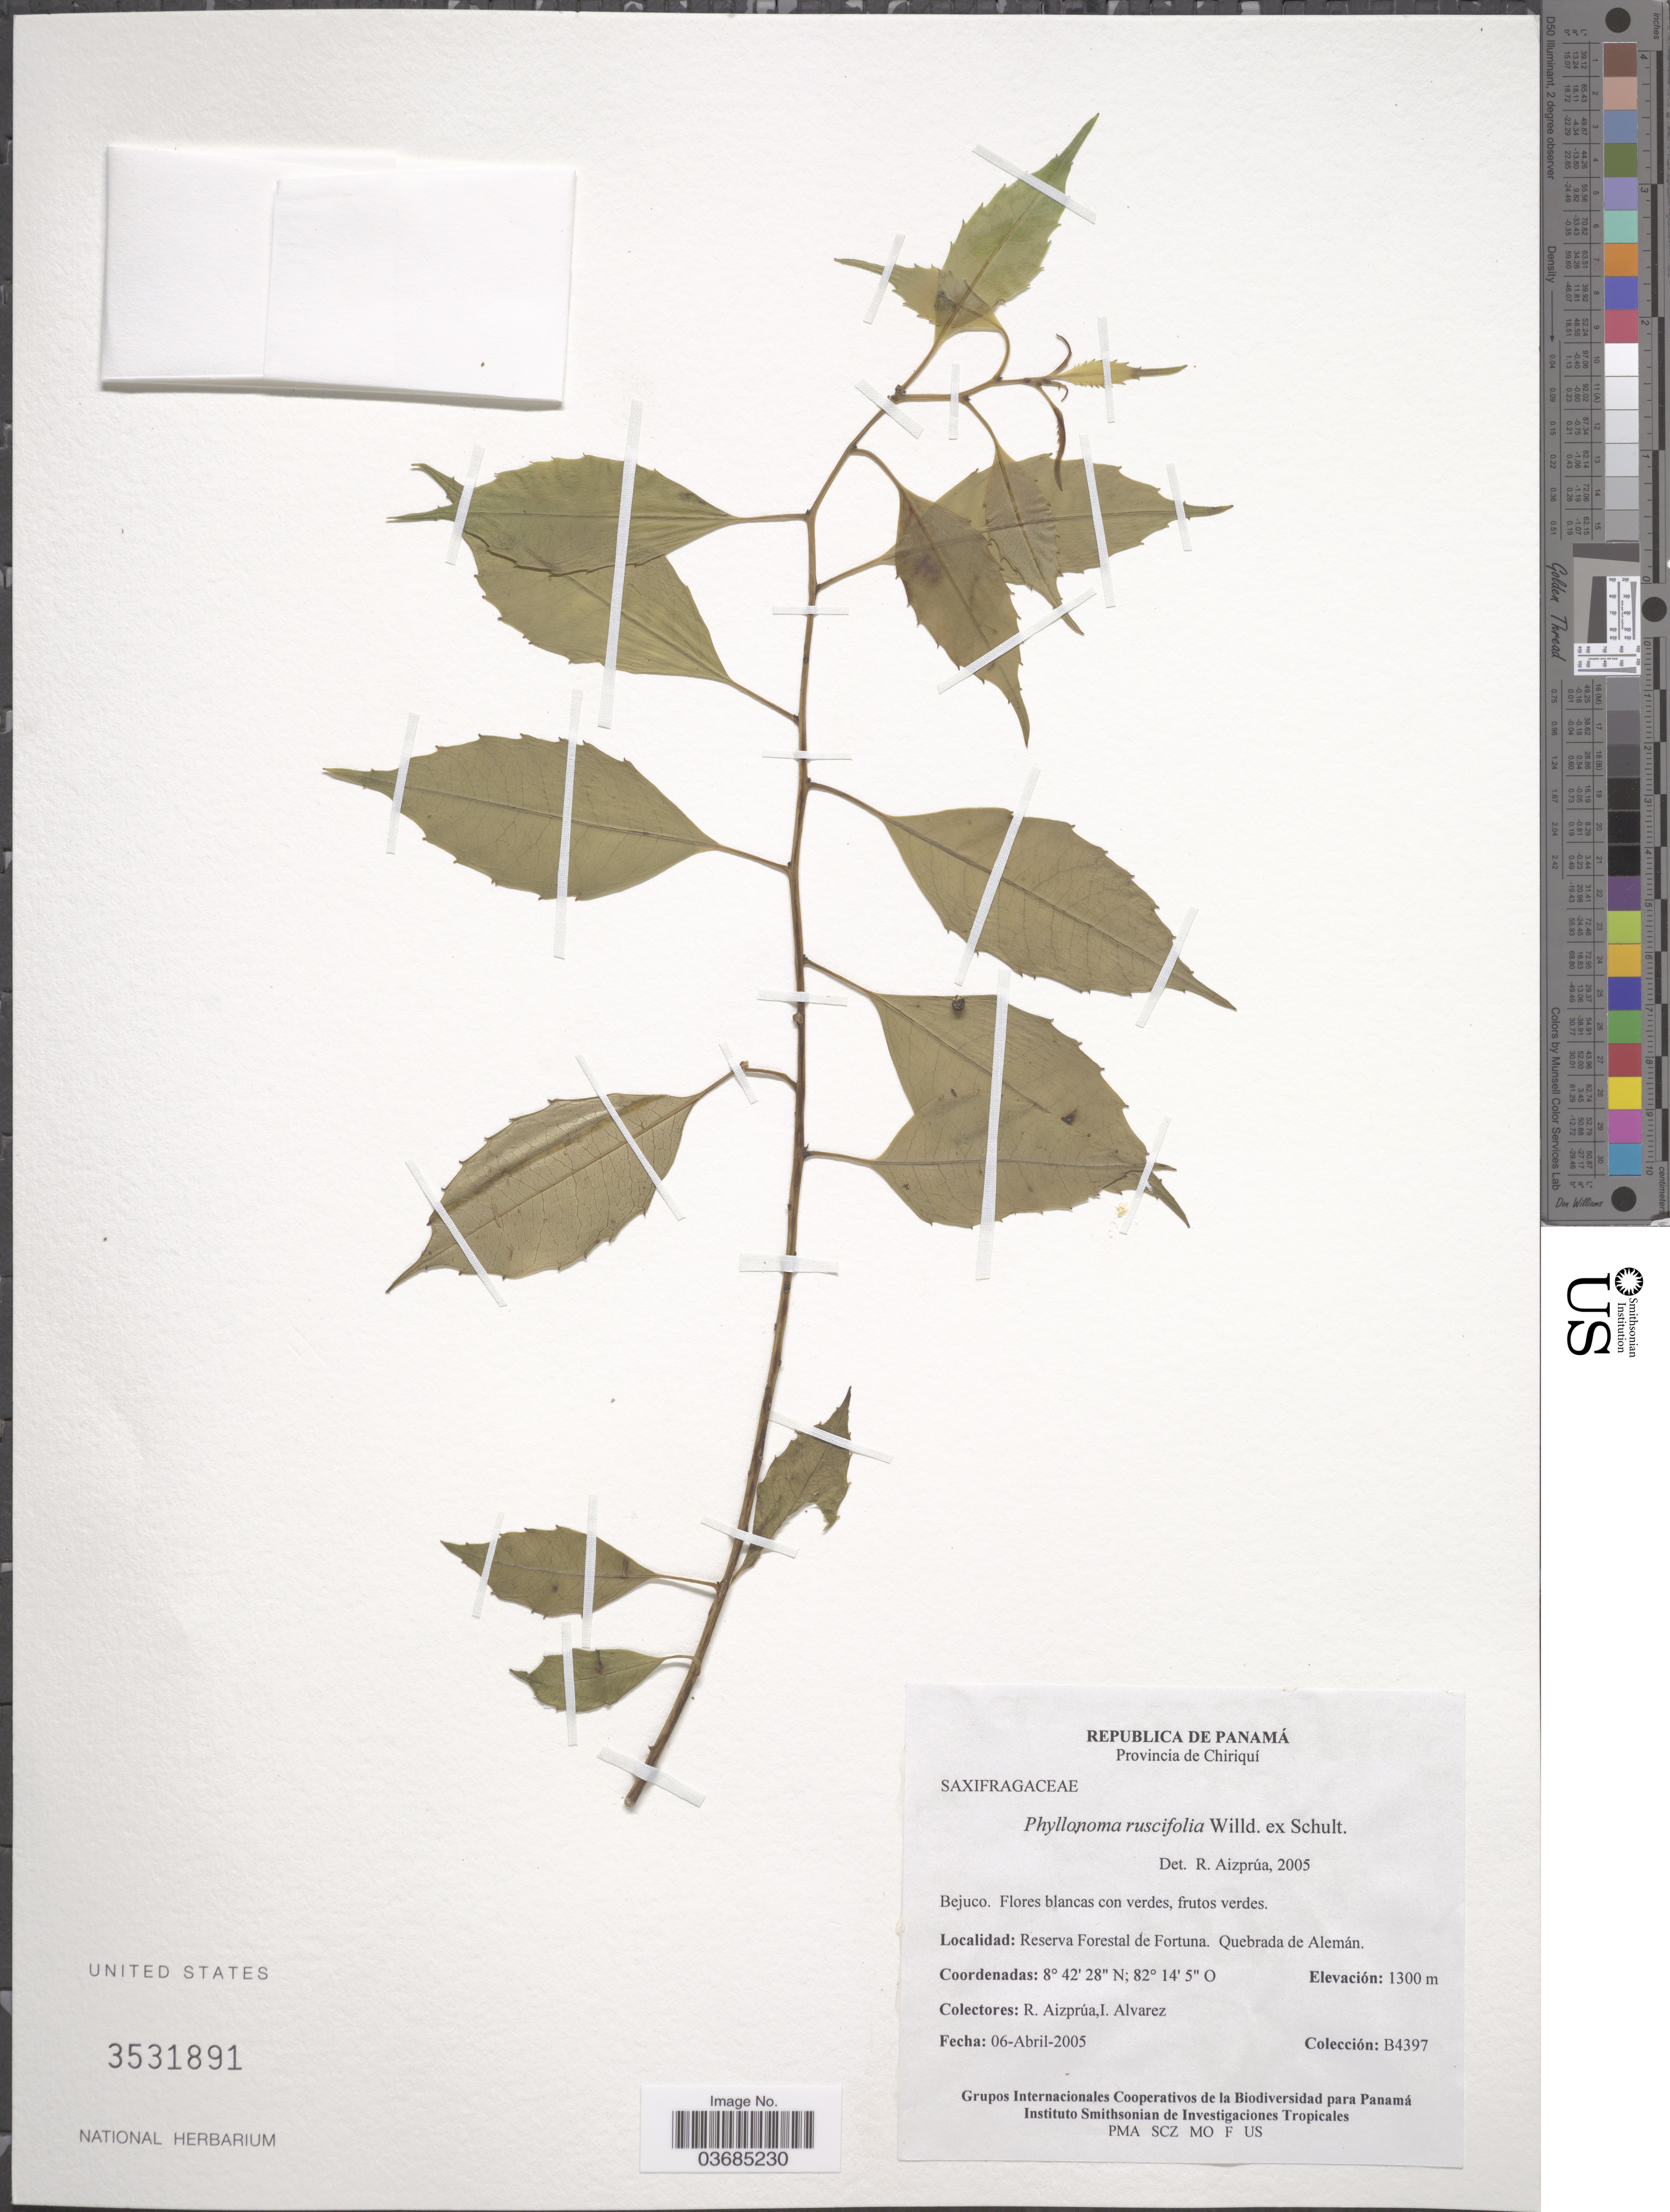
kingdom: Plantae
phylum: Tracheophyta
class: Magnoliopsida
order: Aquifoliales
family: Phyllonomaceae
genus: Phyllonoma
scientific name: Phyllonoma ruscifolia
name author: Willd. ex Schult.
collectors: R. Aizprúa & I. Alvarez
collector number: B4397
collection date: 2005-04-06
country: Panama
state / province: Chiriqui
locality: Republica de Panamá. Reserva Forestal de Fortuna. Quebrada de Alemán.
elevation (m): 1300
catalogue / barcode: US 3531891